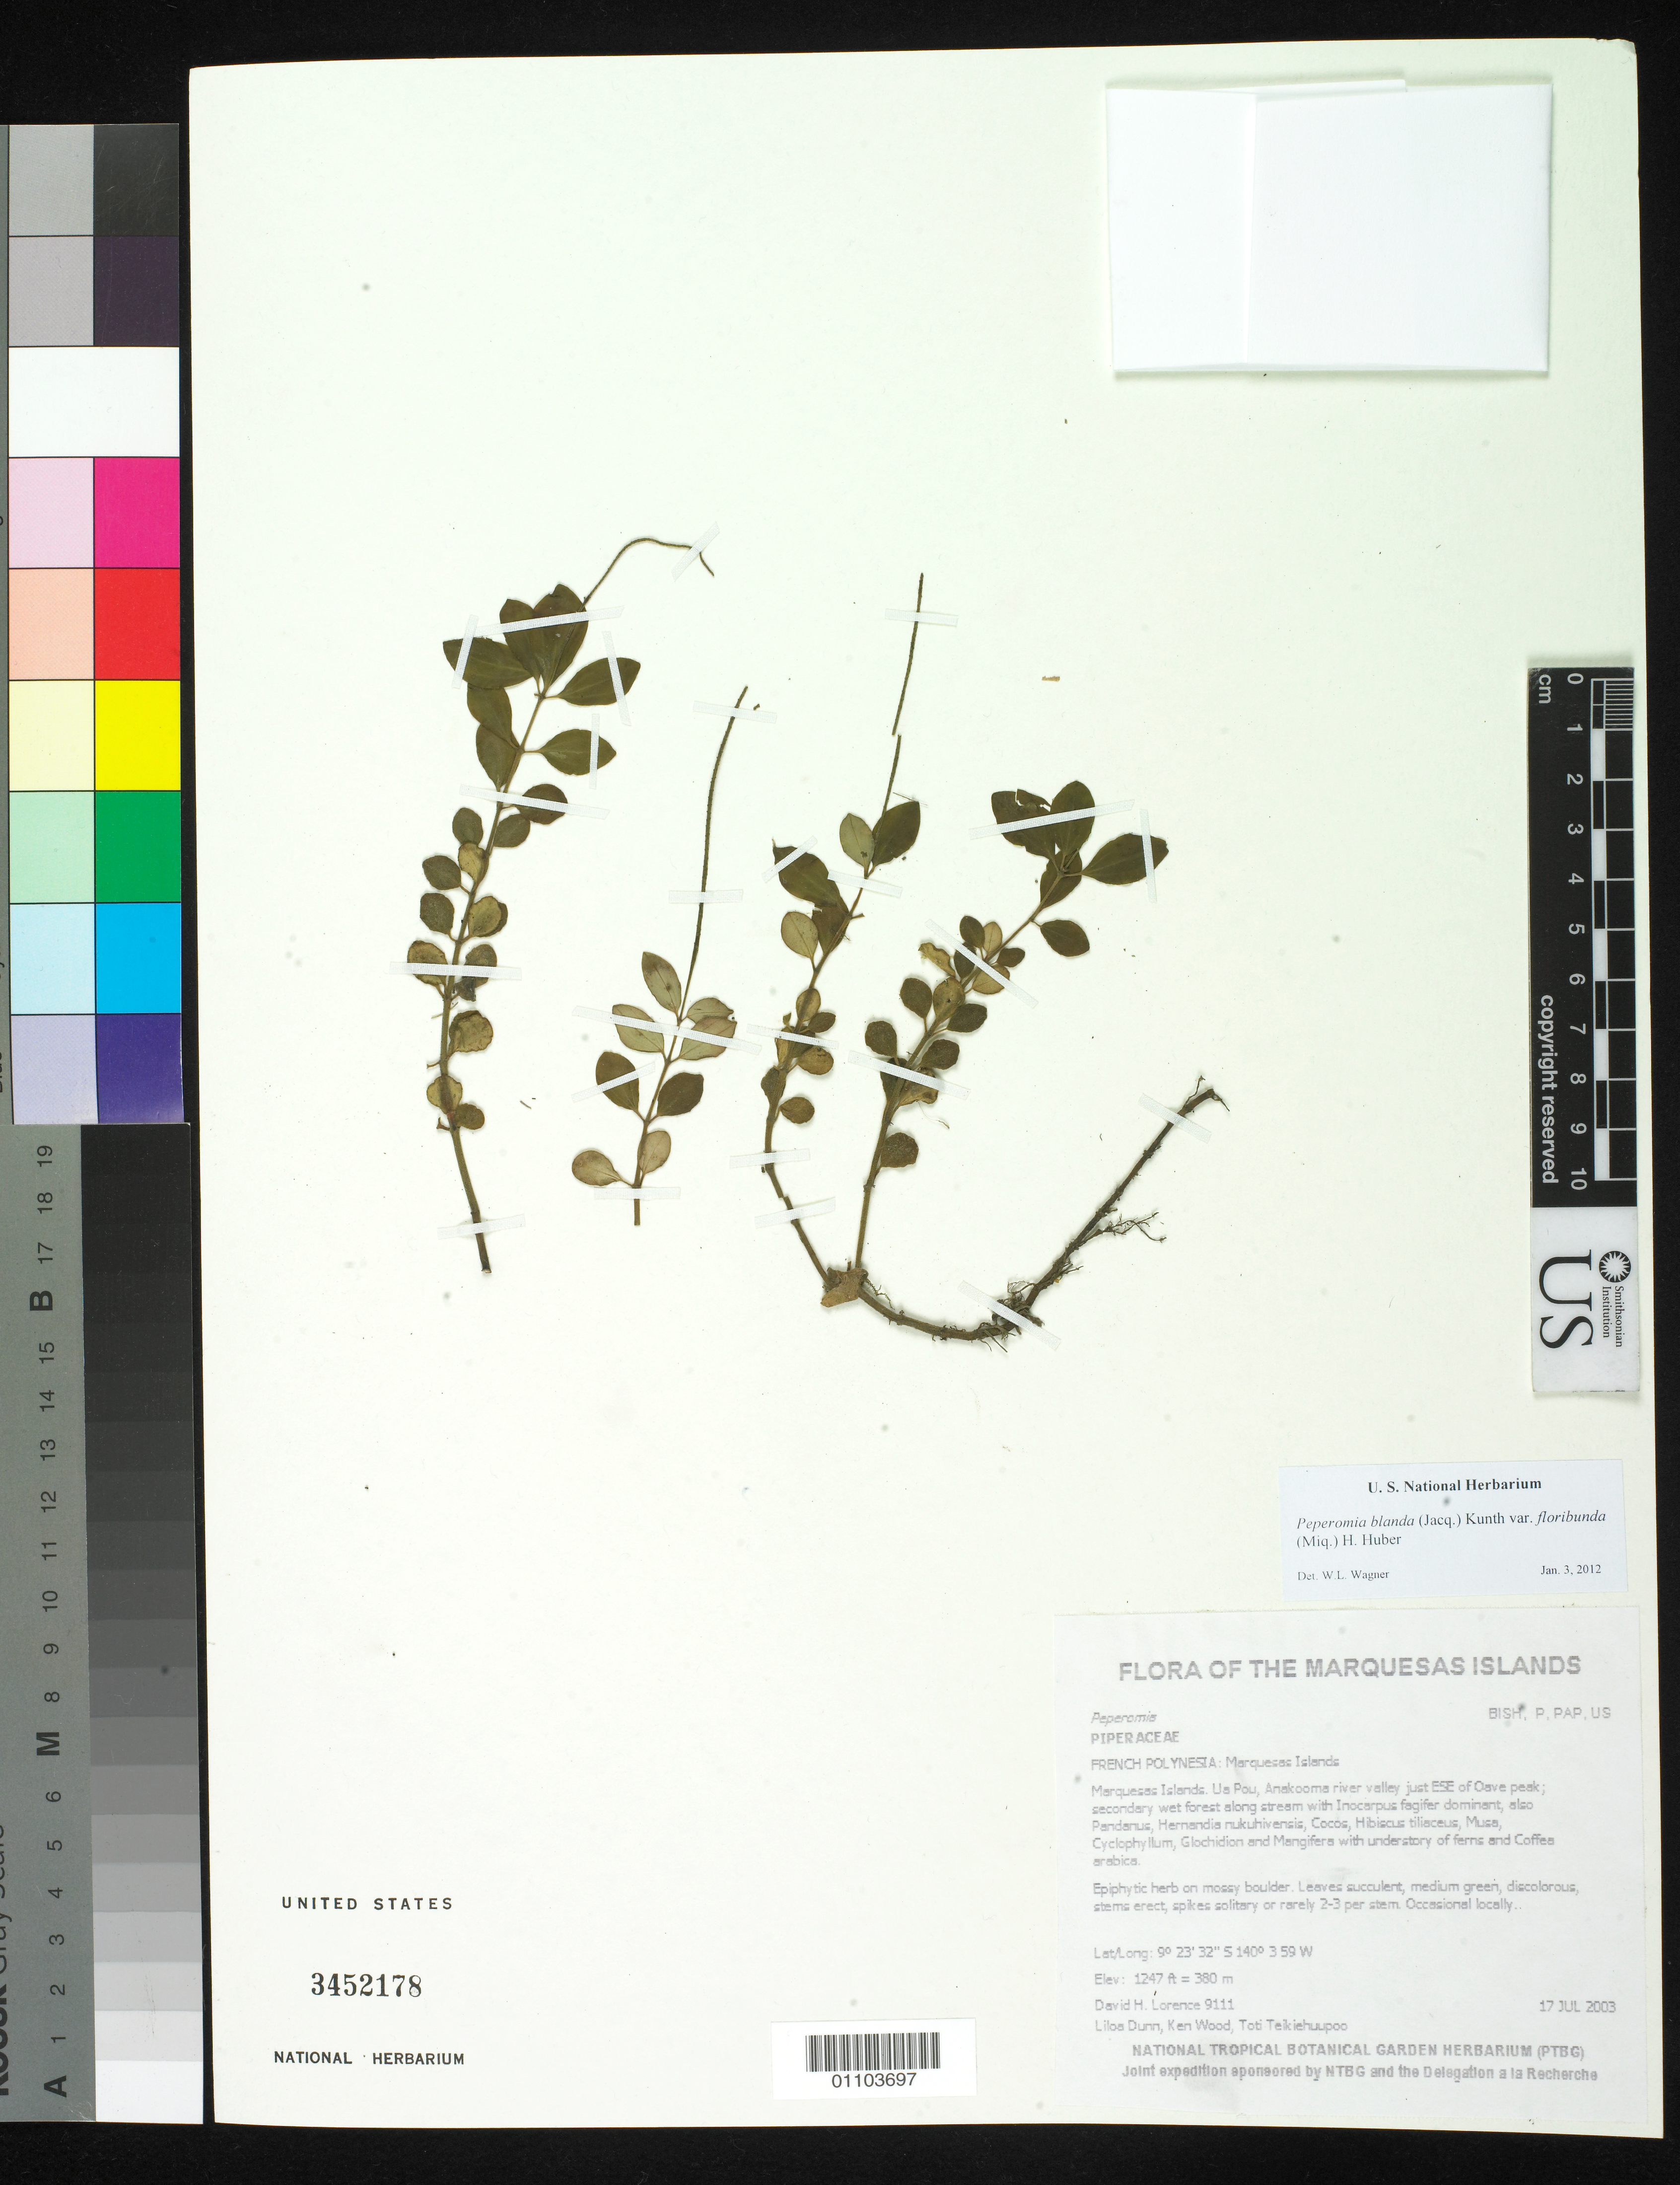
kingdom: Plantae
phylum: Tracheophyta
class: Magnoliopsida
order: Piperales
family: Piperaceae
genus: Peperomia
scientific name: Peperomia leptostachya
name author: Hook. & Arn.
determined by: Wagner, W. L., (BOT), Smithsonian Institution - National Museum of Natural History (UNITED STATES)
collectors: D. Lorence, L. Dunn, K. R. Wood & T. Teikiehuupoo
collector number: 9111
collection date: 2003-07-17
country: French Polynesia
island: Ua Pou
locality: Anakooma river valley just ESE of Oave peak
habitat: Secondary wet forest along stream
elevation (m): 380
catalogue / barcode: US 3452178